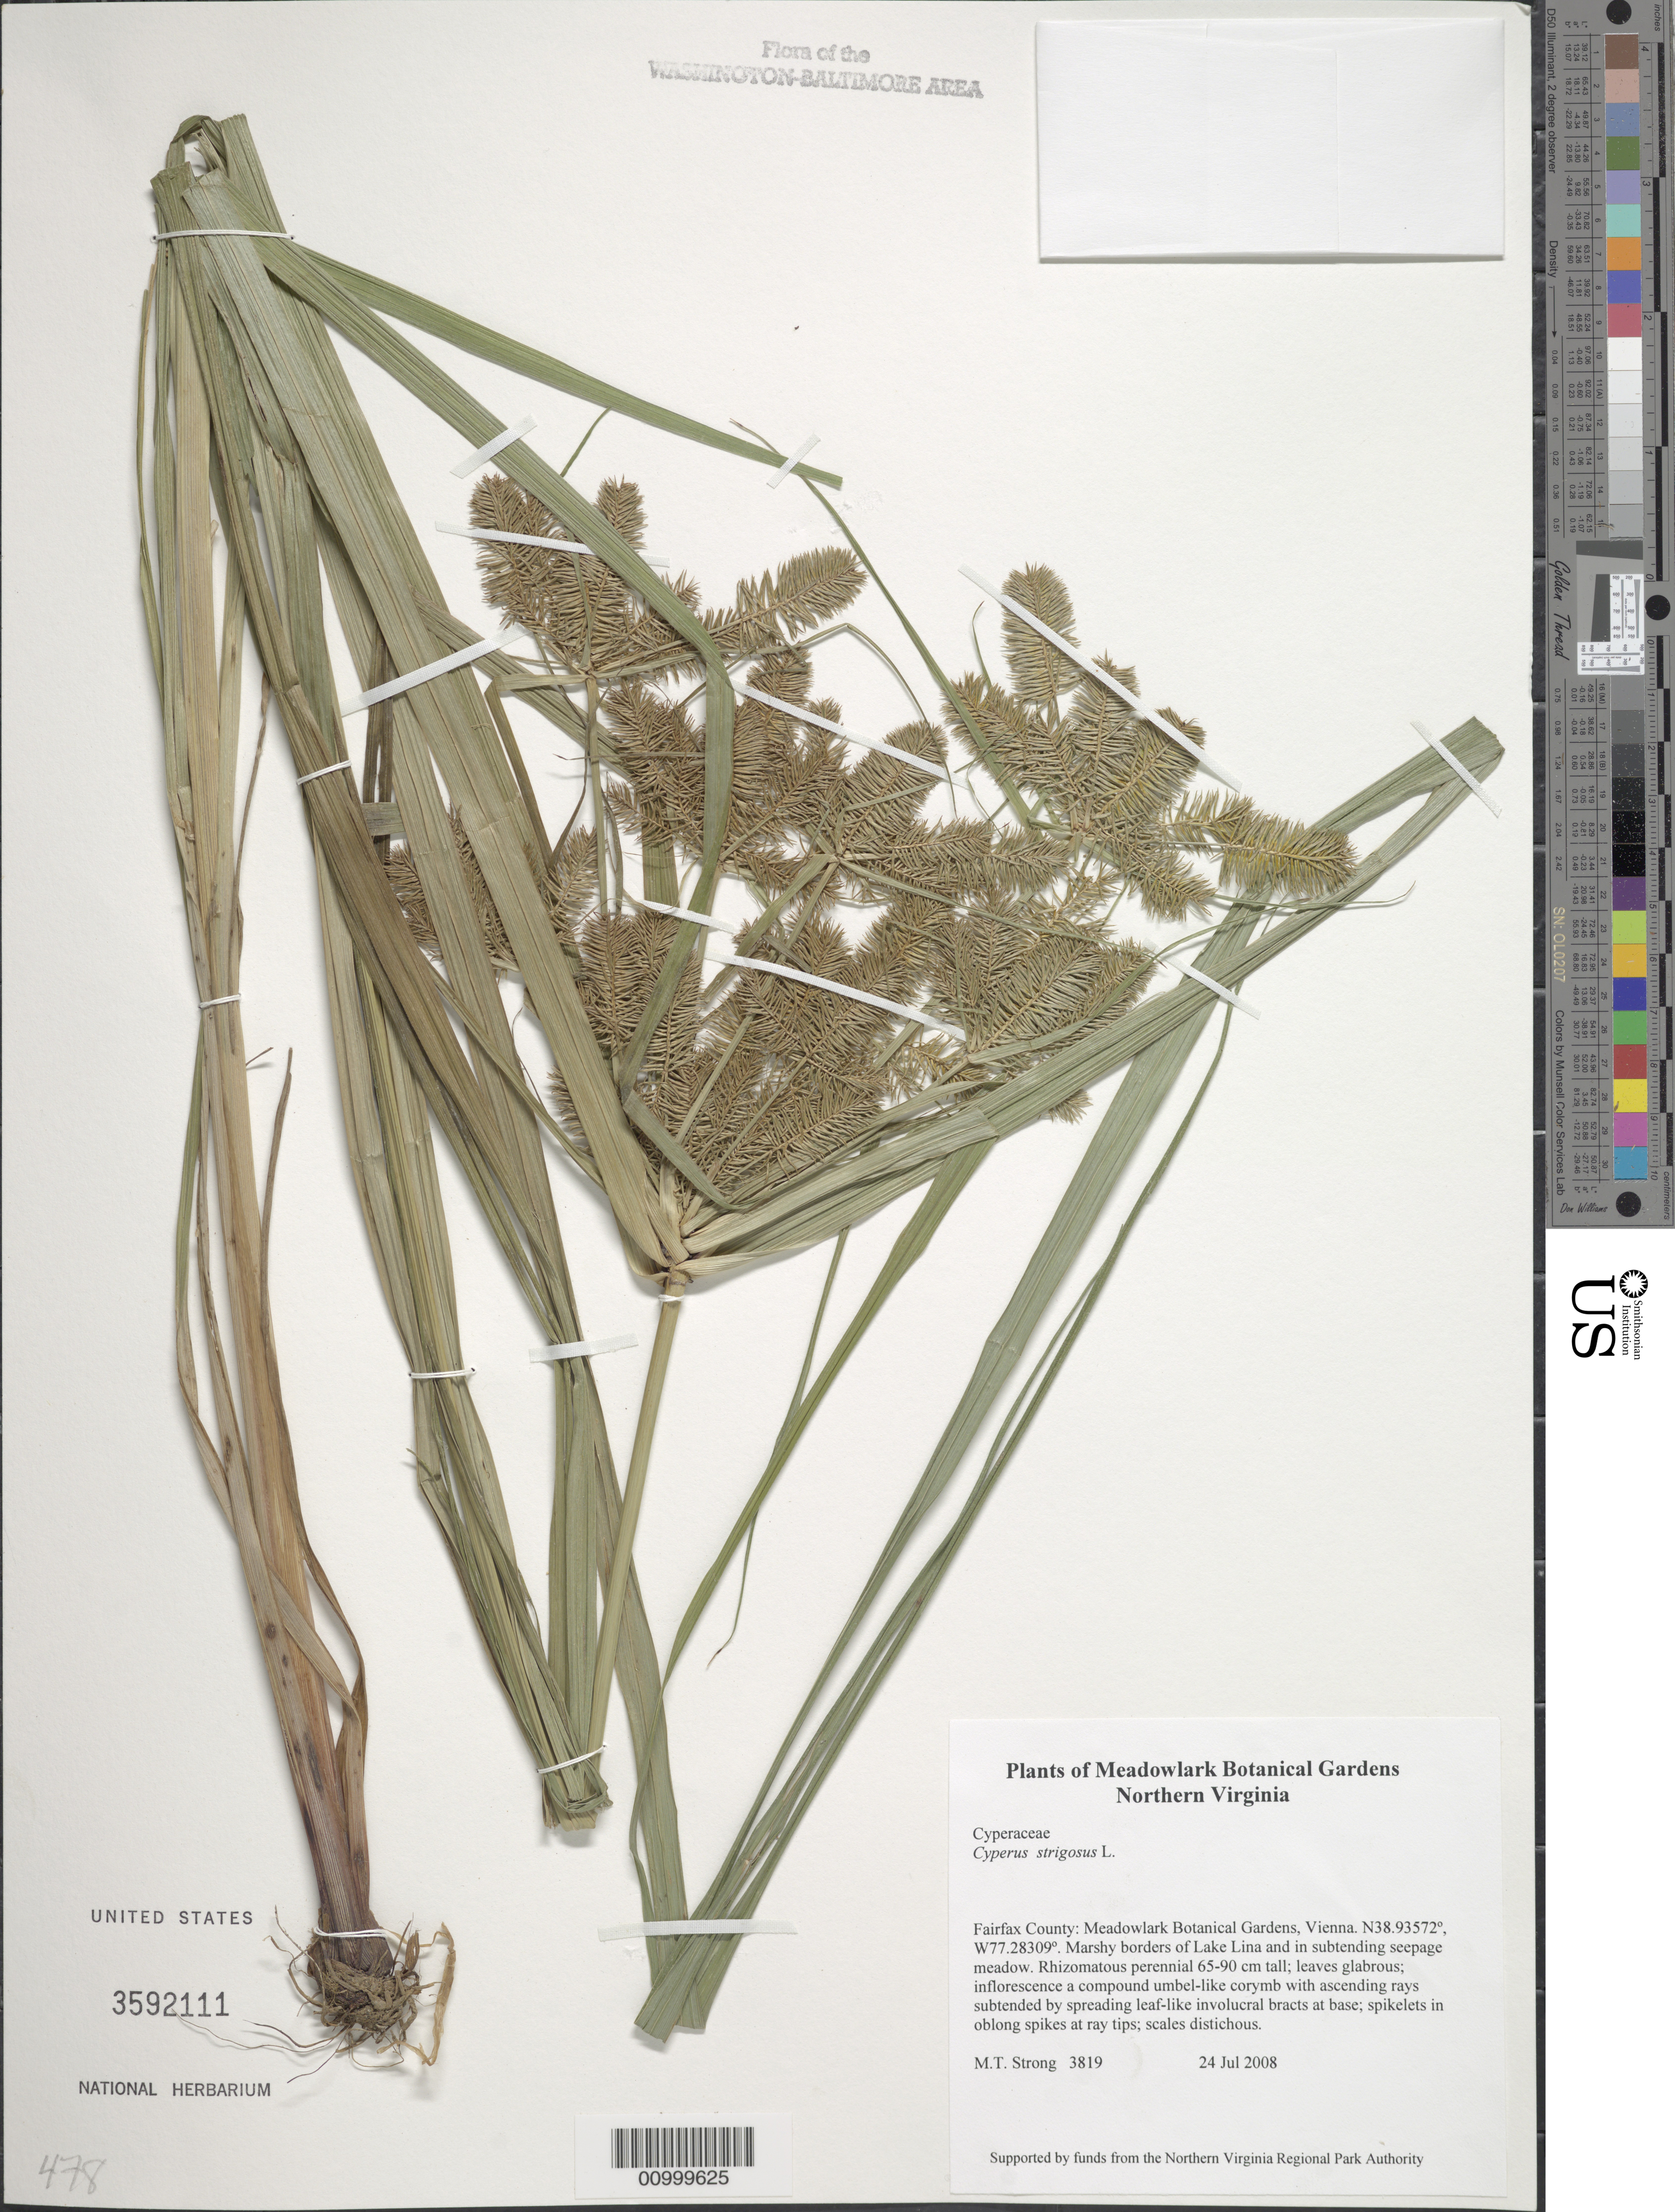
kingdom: Plantae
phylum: Tracheophyta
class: Liliopsida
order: Poales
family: Cyperaceae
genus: Cyperus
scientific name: Cyperus strigosus L.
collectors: M. T. Strong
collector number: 3819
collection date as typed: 24 Jul 2008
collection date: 2008-07-24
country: United States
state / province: Virginia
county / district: Fairfax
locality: Meadowlark Botanical Gardens, Vienna. Lake Lina.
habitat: Marshy borders, and in subtending seepage meadow.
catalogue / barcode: US 3592111